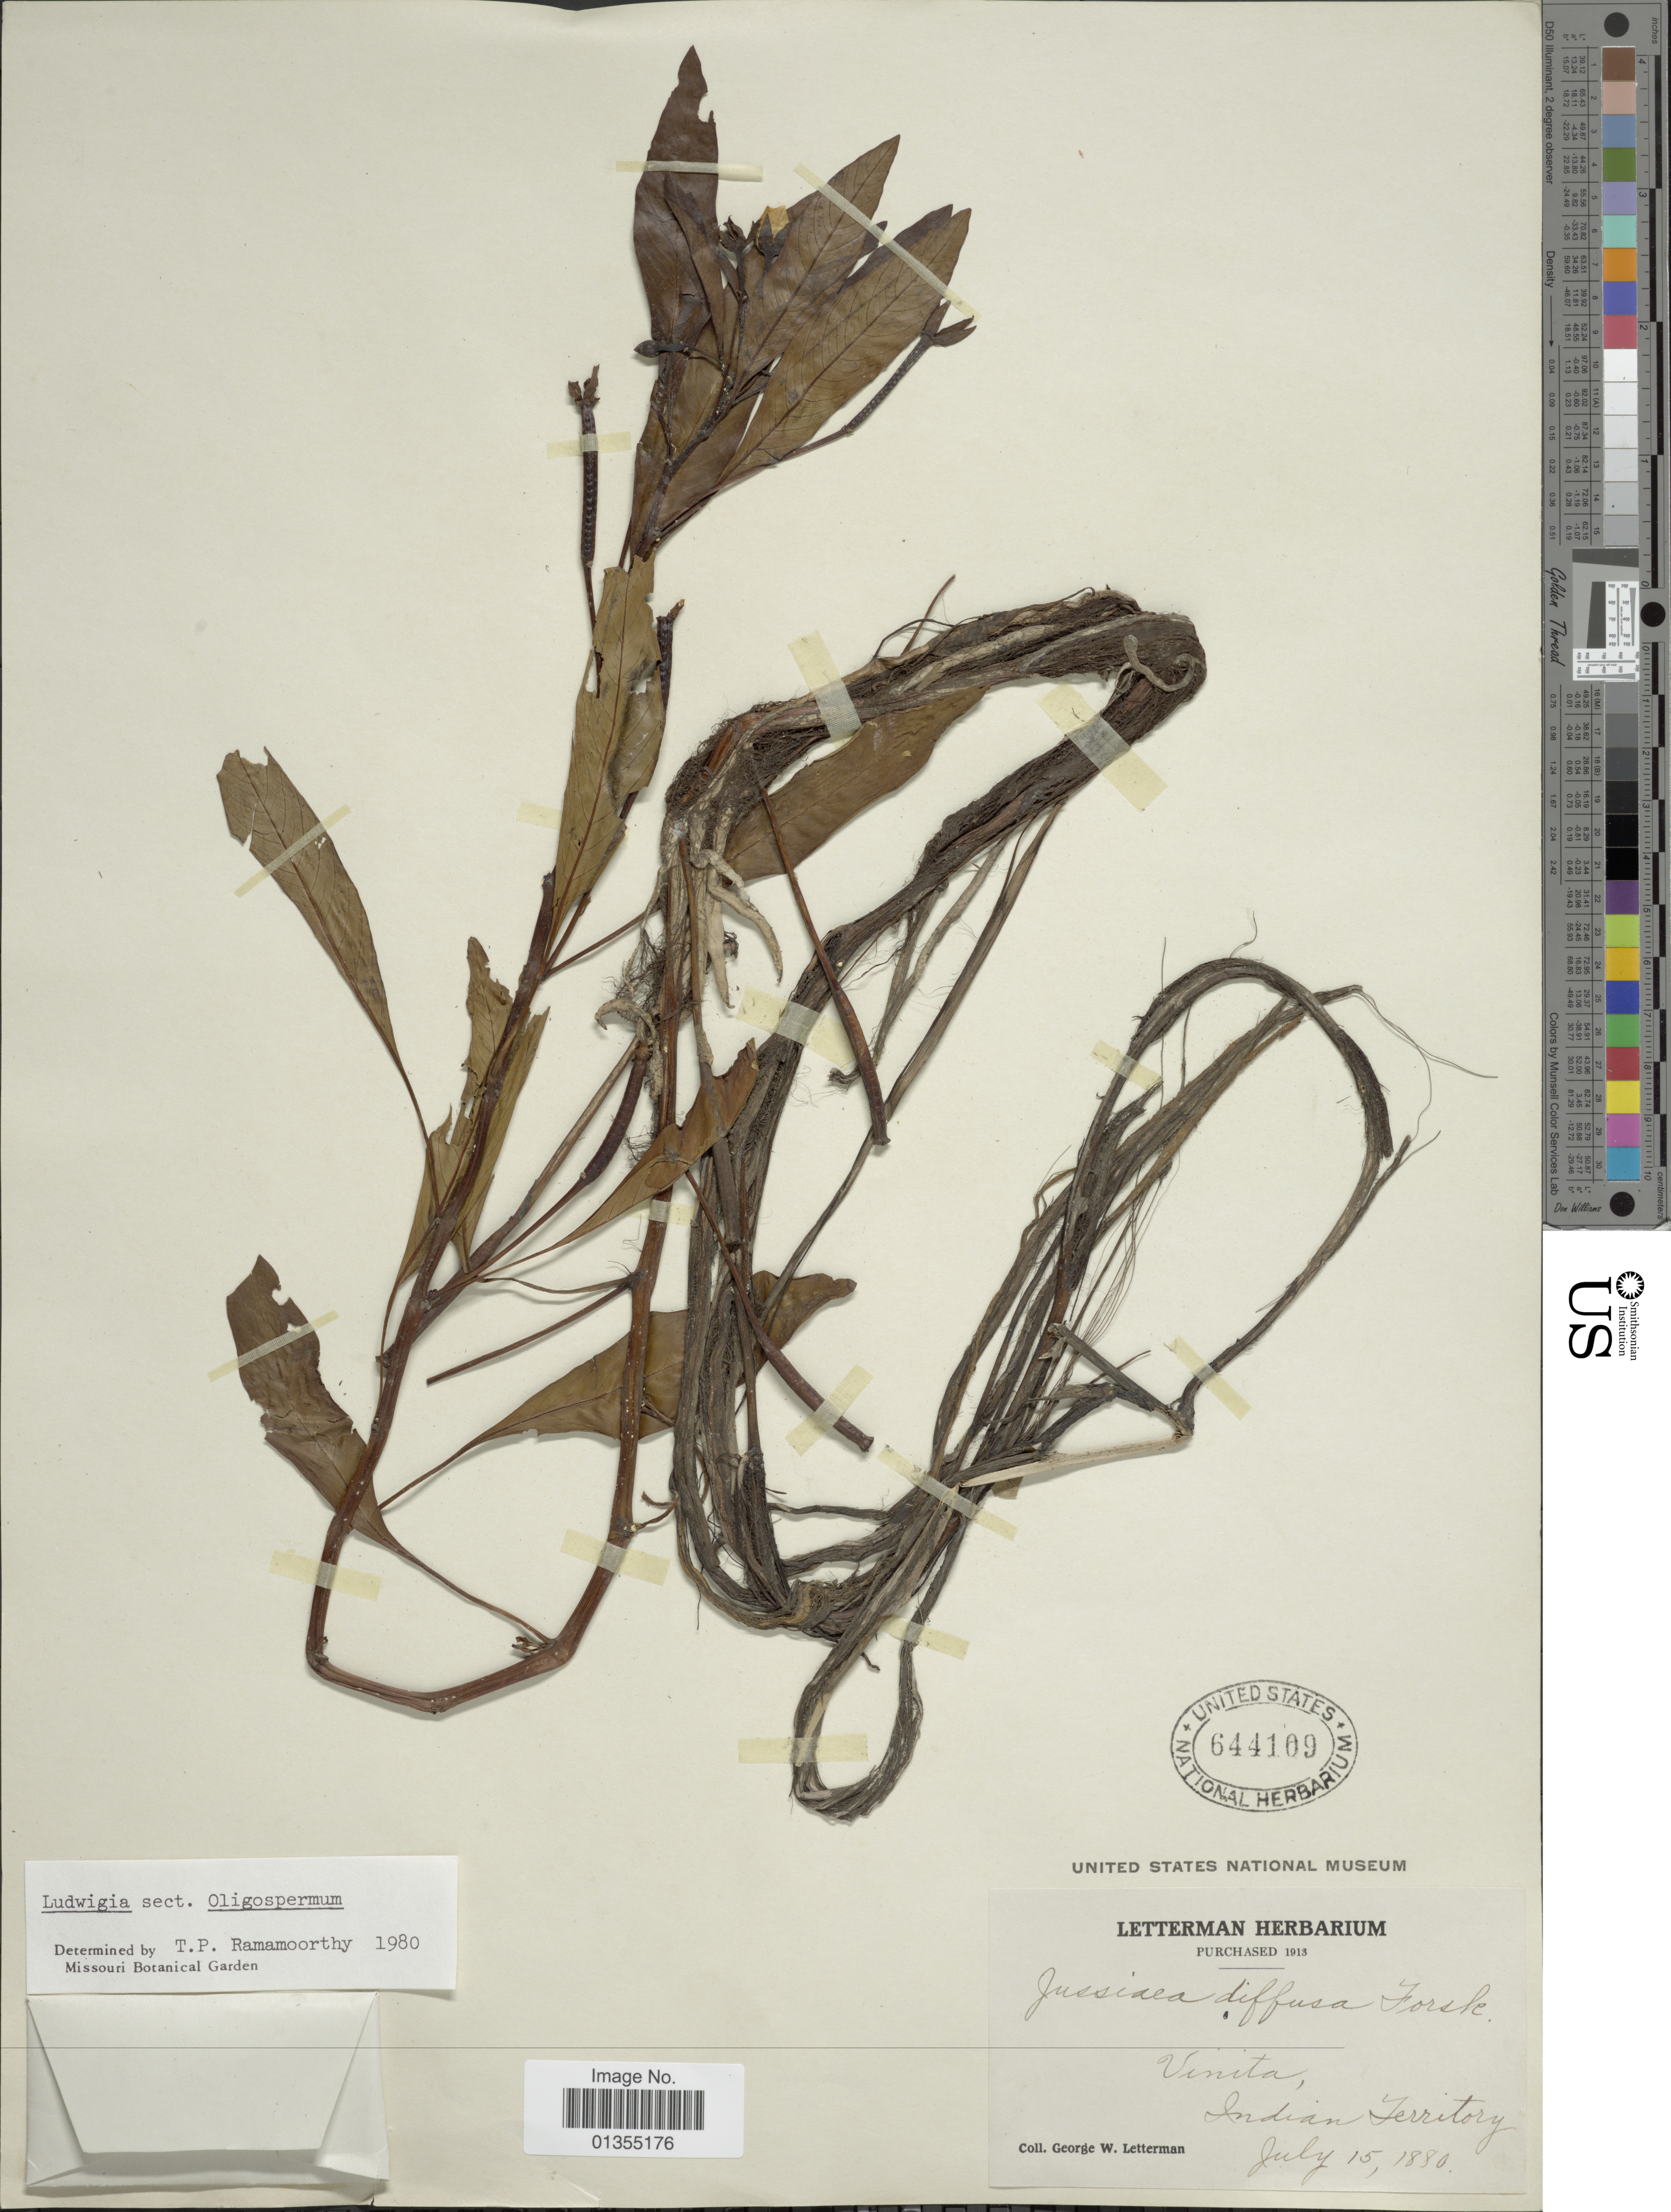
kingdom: Plantae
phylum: Tracheophyta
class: Magnoliopsida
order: Myrtales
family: Onagraceae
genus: Ludwigia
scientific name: Ludwigia stolonifera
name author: (Guill. & Perr.) P.H. Raven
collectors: G. W. Letterman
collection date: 1880-07-15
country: United States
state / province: Oklahoma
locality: Vinita, Indian Territory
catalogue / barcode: US 644109